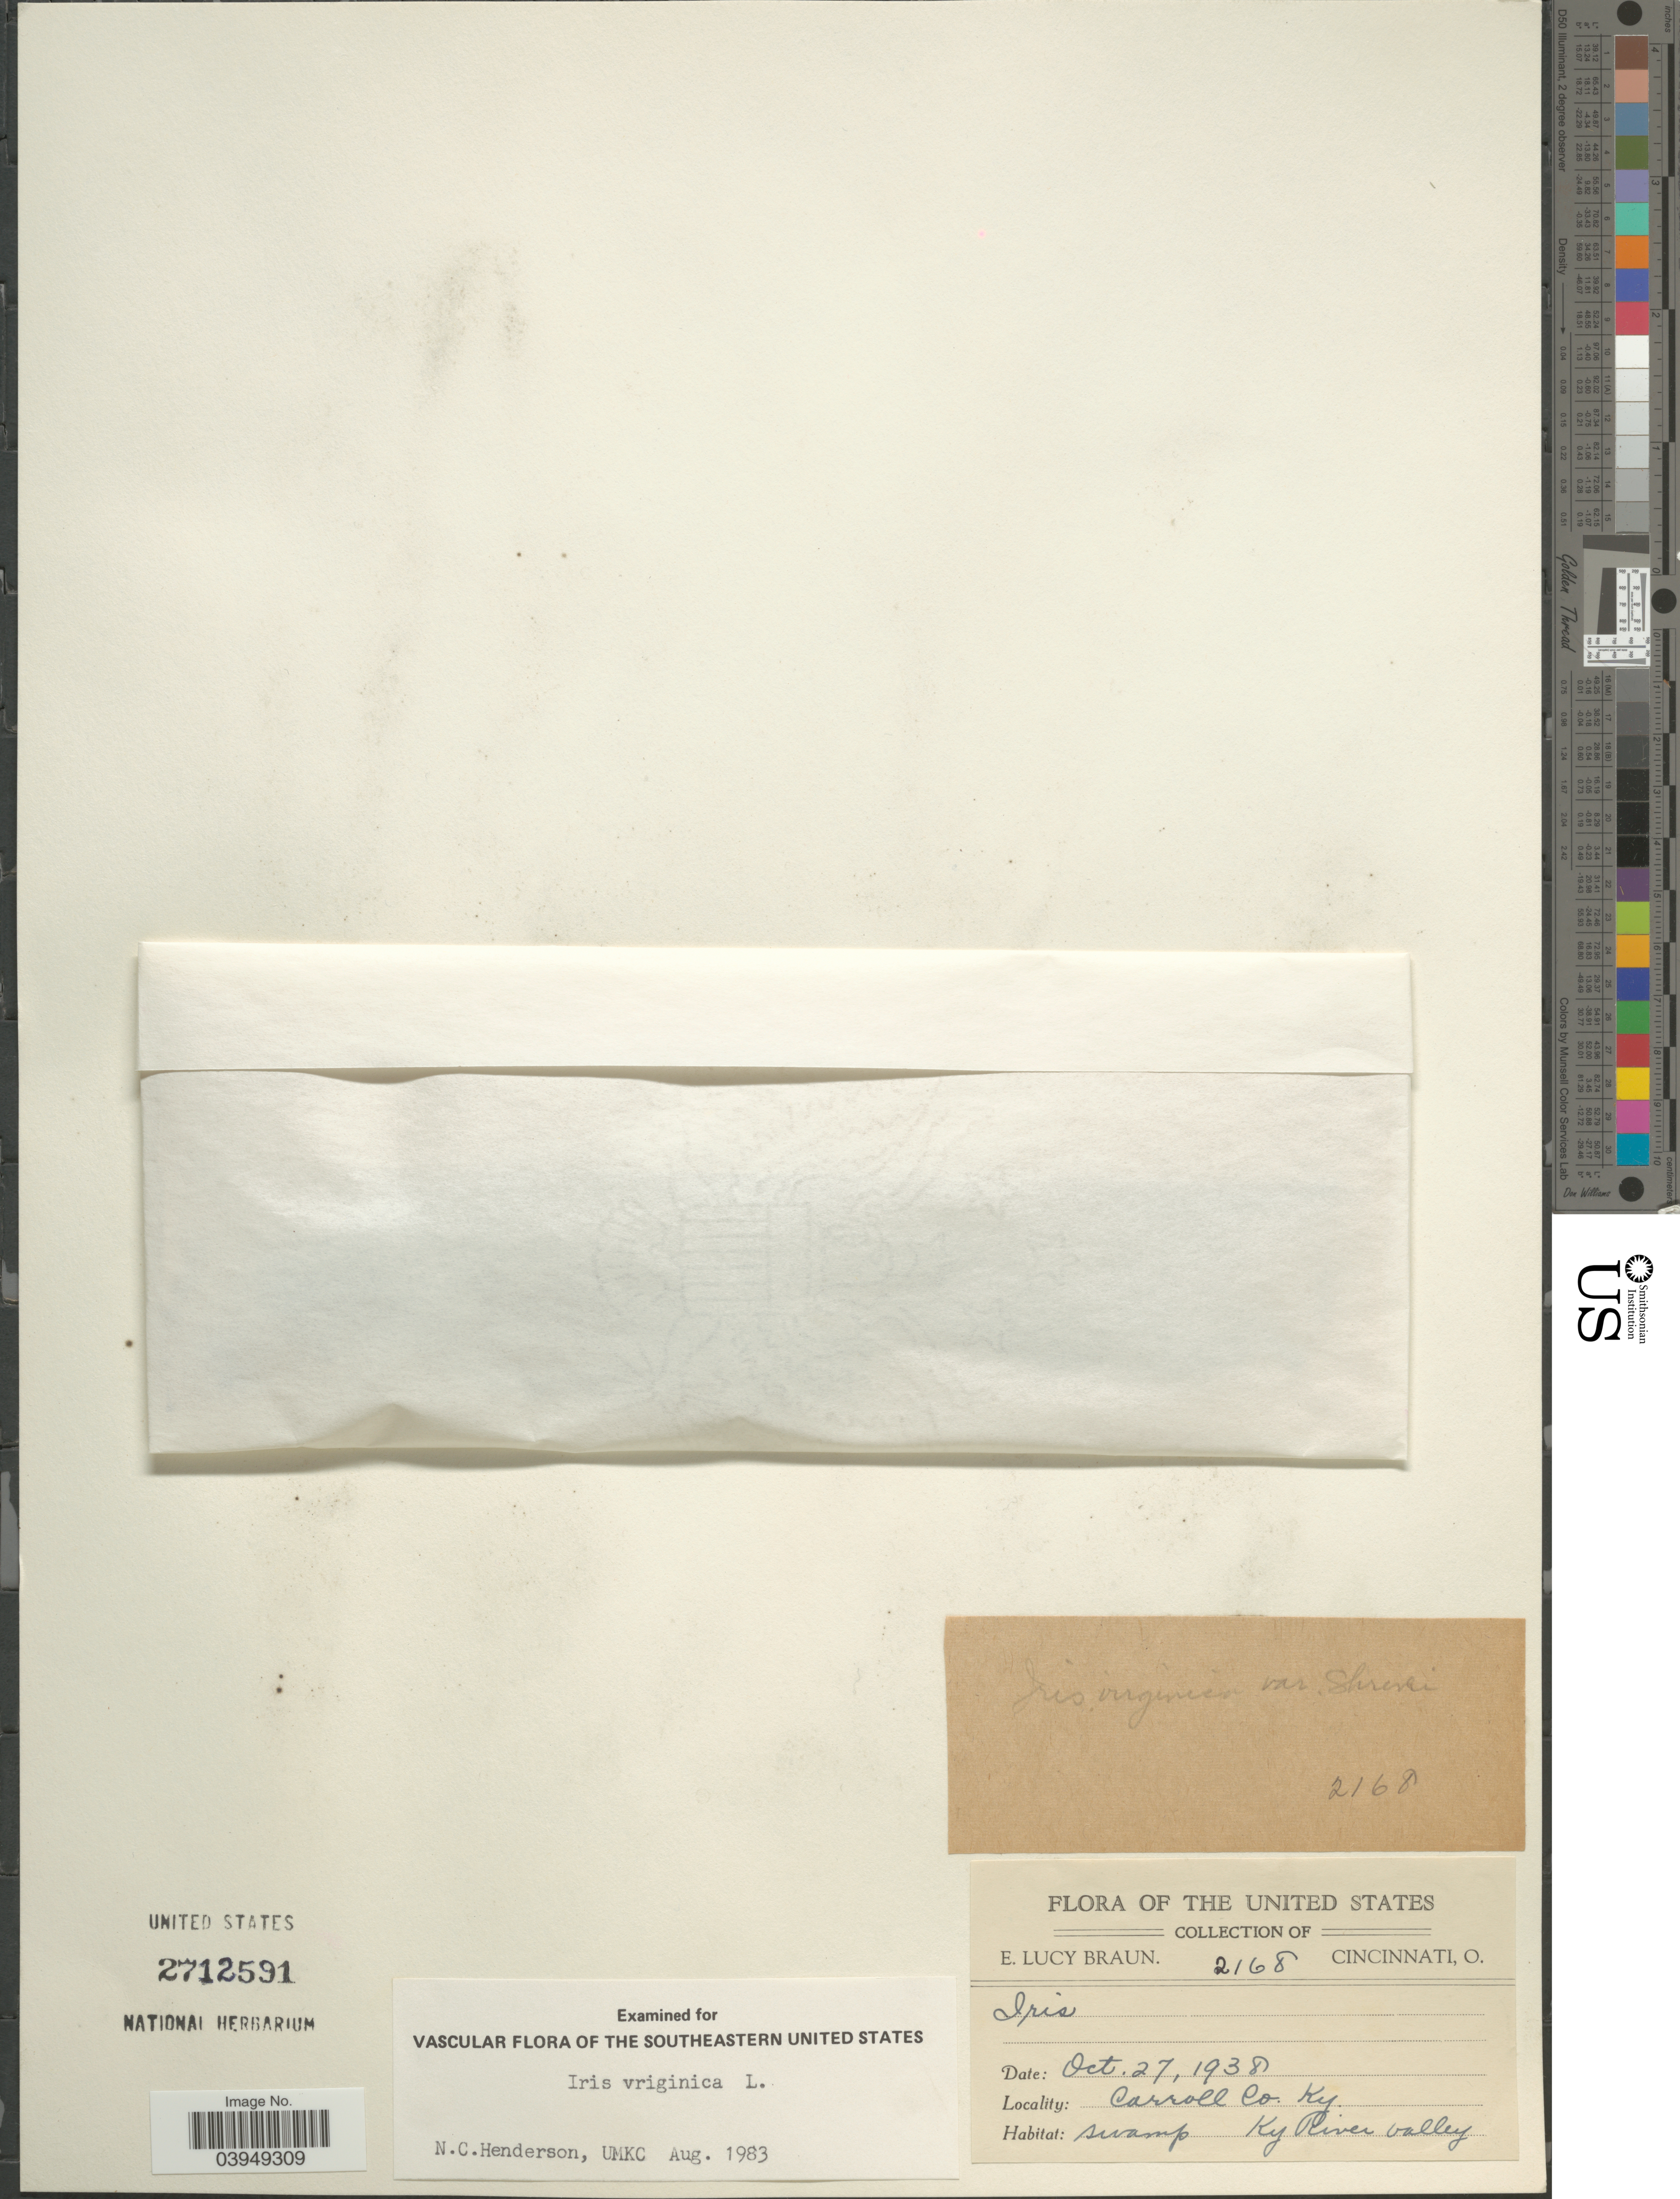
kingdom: Plantae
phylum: Tracheophyta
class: Liliopsida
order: Asparagales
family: Iridaceae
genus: Iris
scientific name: Iris virginica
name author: L.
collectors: E. L. Braun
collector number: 2168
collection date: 1938-10-27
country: United States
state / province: Kentucky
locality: Carroll Co. Ky River valley.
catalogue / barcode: US 2712591